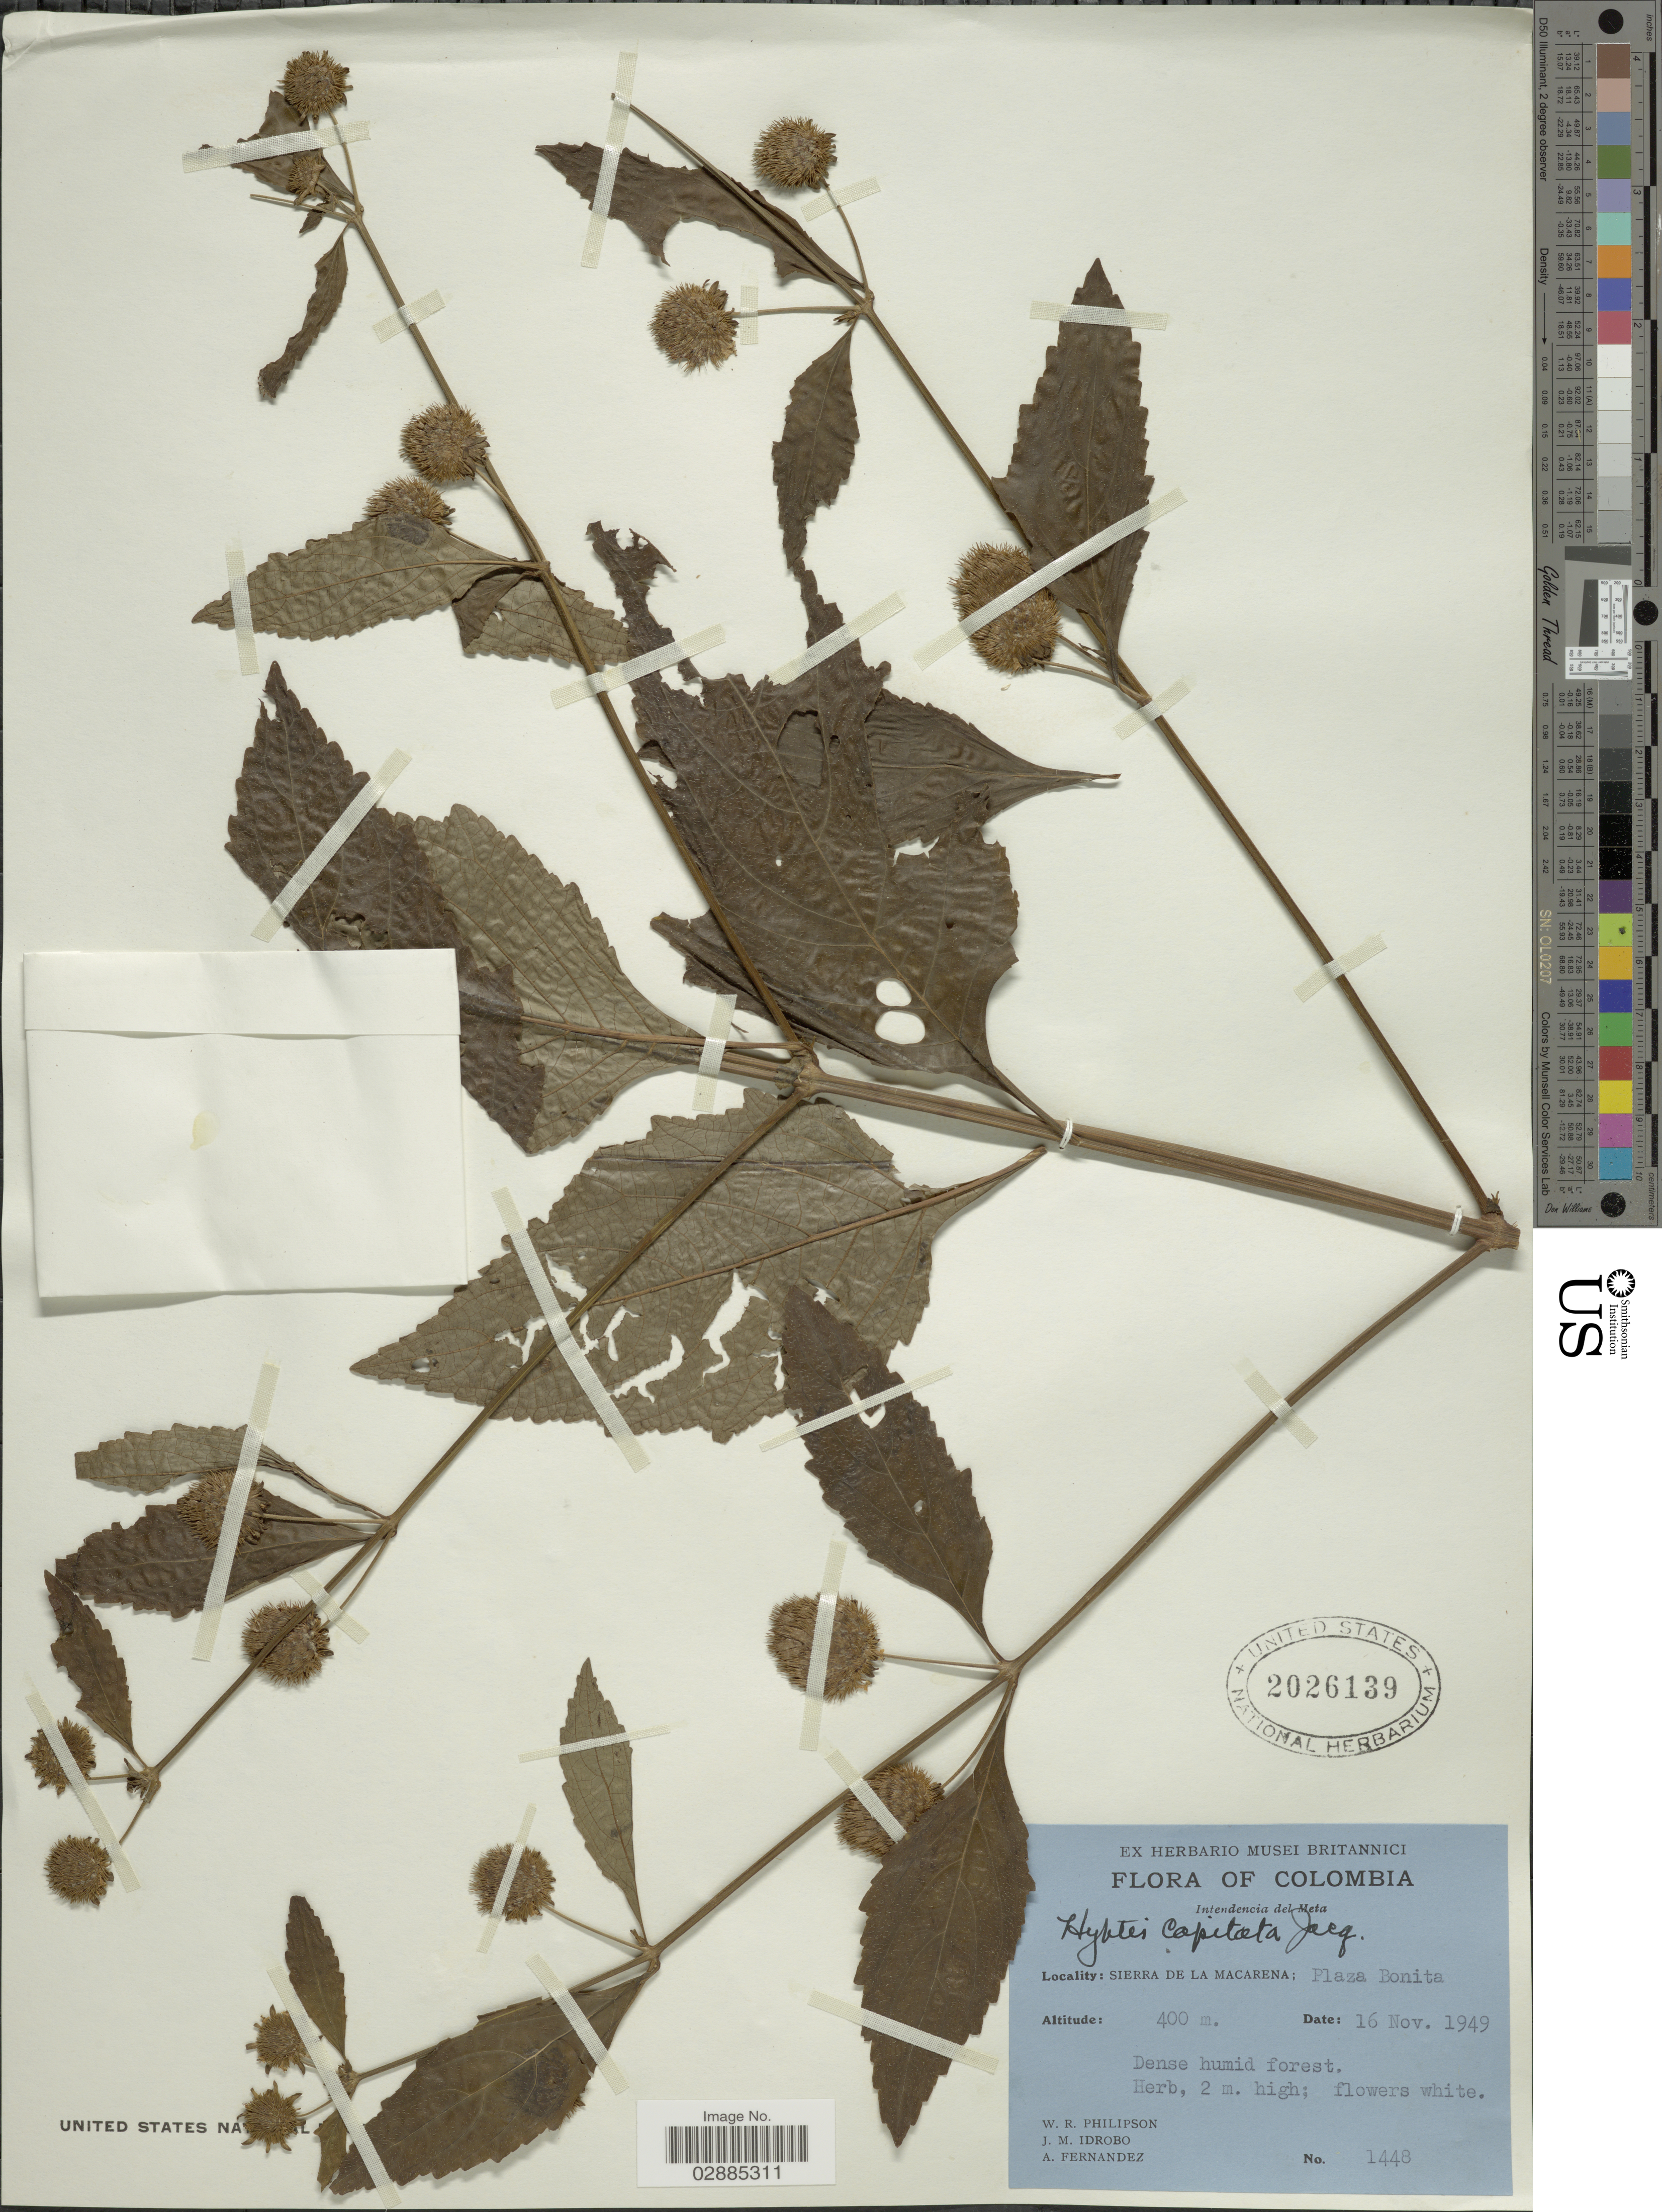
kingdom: Plantae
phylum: Tracheophyta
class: Magnoliopsida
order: Lamiales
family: Lamiaceae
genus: Hyptis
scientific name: Hyptis capitata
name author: Jacq.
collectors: W. R. Philipson, J. M. Idrobo & A. Fernandez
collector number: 1448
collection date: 1949-11-16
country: Colombia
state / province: Meta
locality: Intendencia del Meta. Sierra de la Macarena: Plaza Bonita.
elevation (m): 400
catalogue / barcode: US 2026139